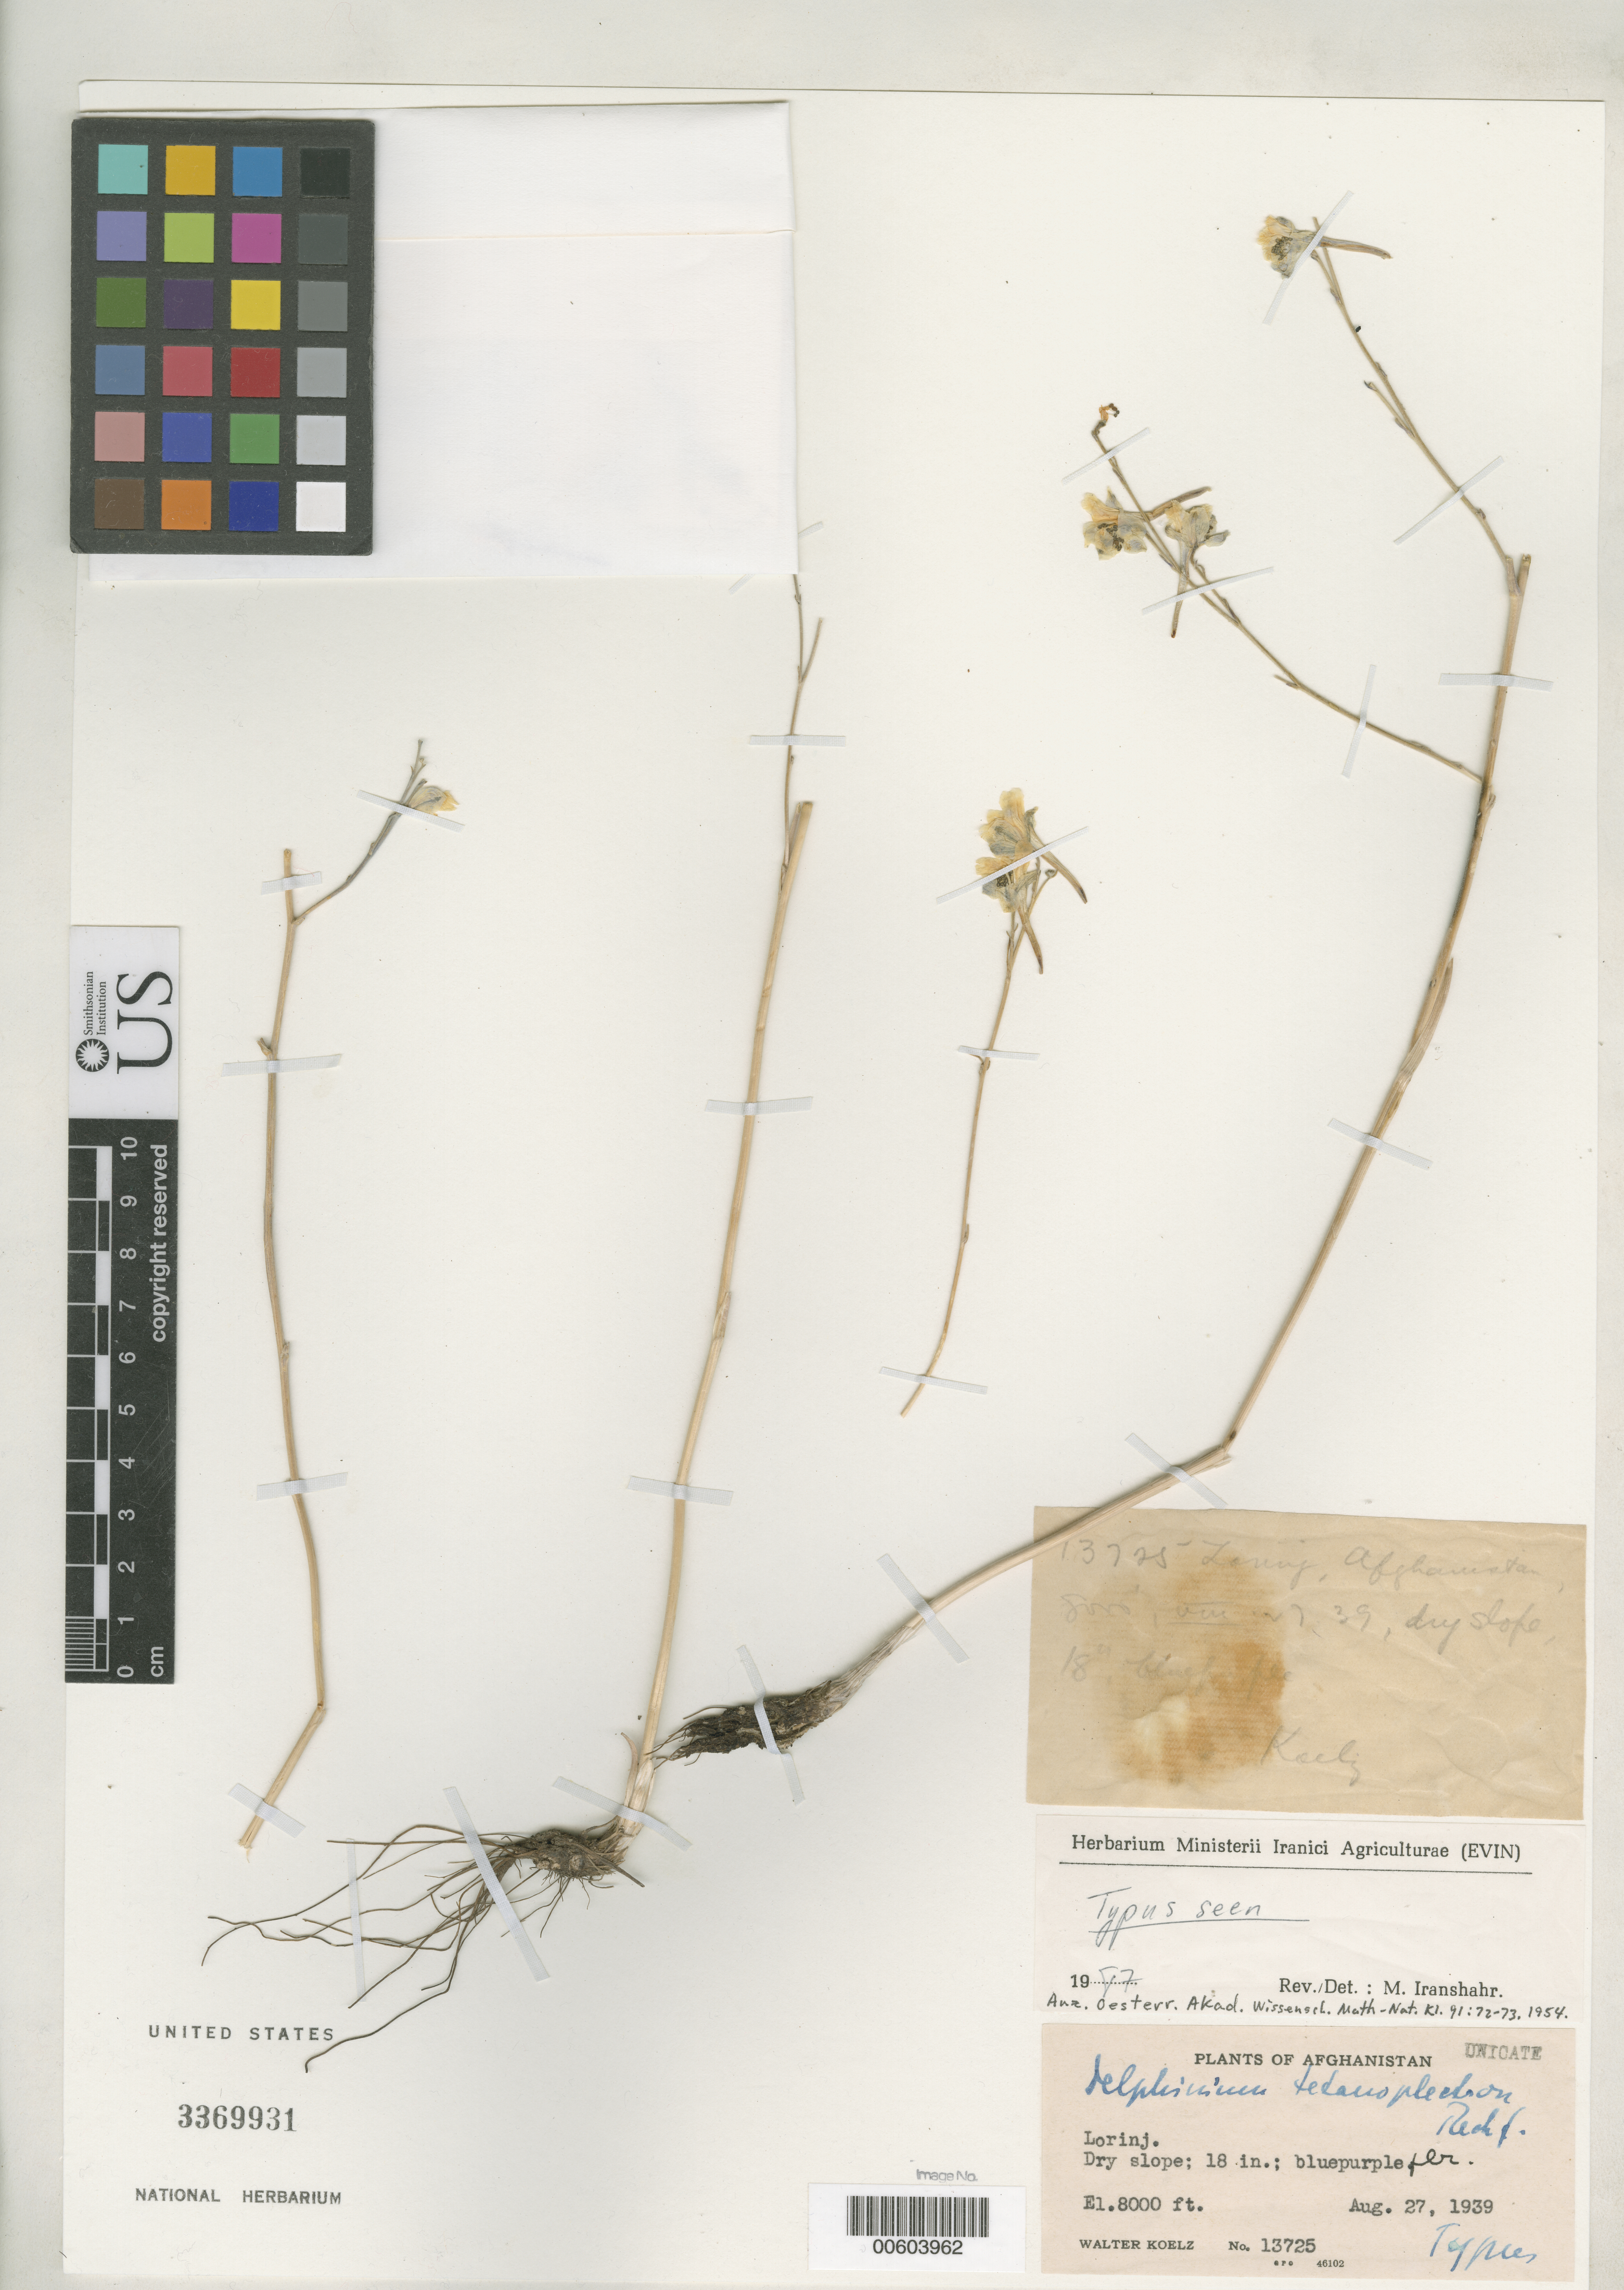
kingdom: Plantae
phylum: Tracheophyta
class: Magnoliopsida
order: Ranunculales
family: Ranunculaceae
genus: Delphinium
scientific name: Delphinium tetanoplectrum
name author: Rech. f.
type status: Holotype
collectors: W. N. Koelz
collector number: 13725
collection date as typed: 27 Aug 1939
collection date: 1939-08-27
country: Afghanistan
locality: Lorinj.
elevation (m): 2438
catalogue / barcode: US 3369931